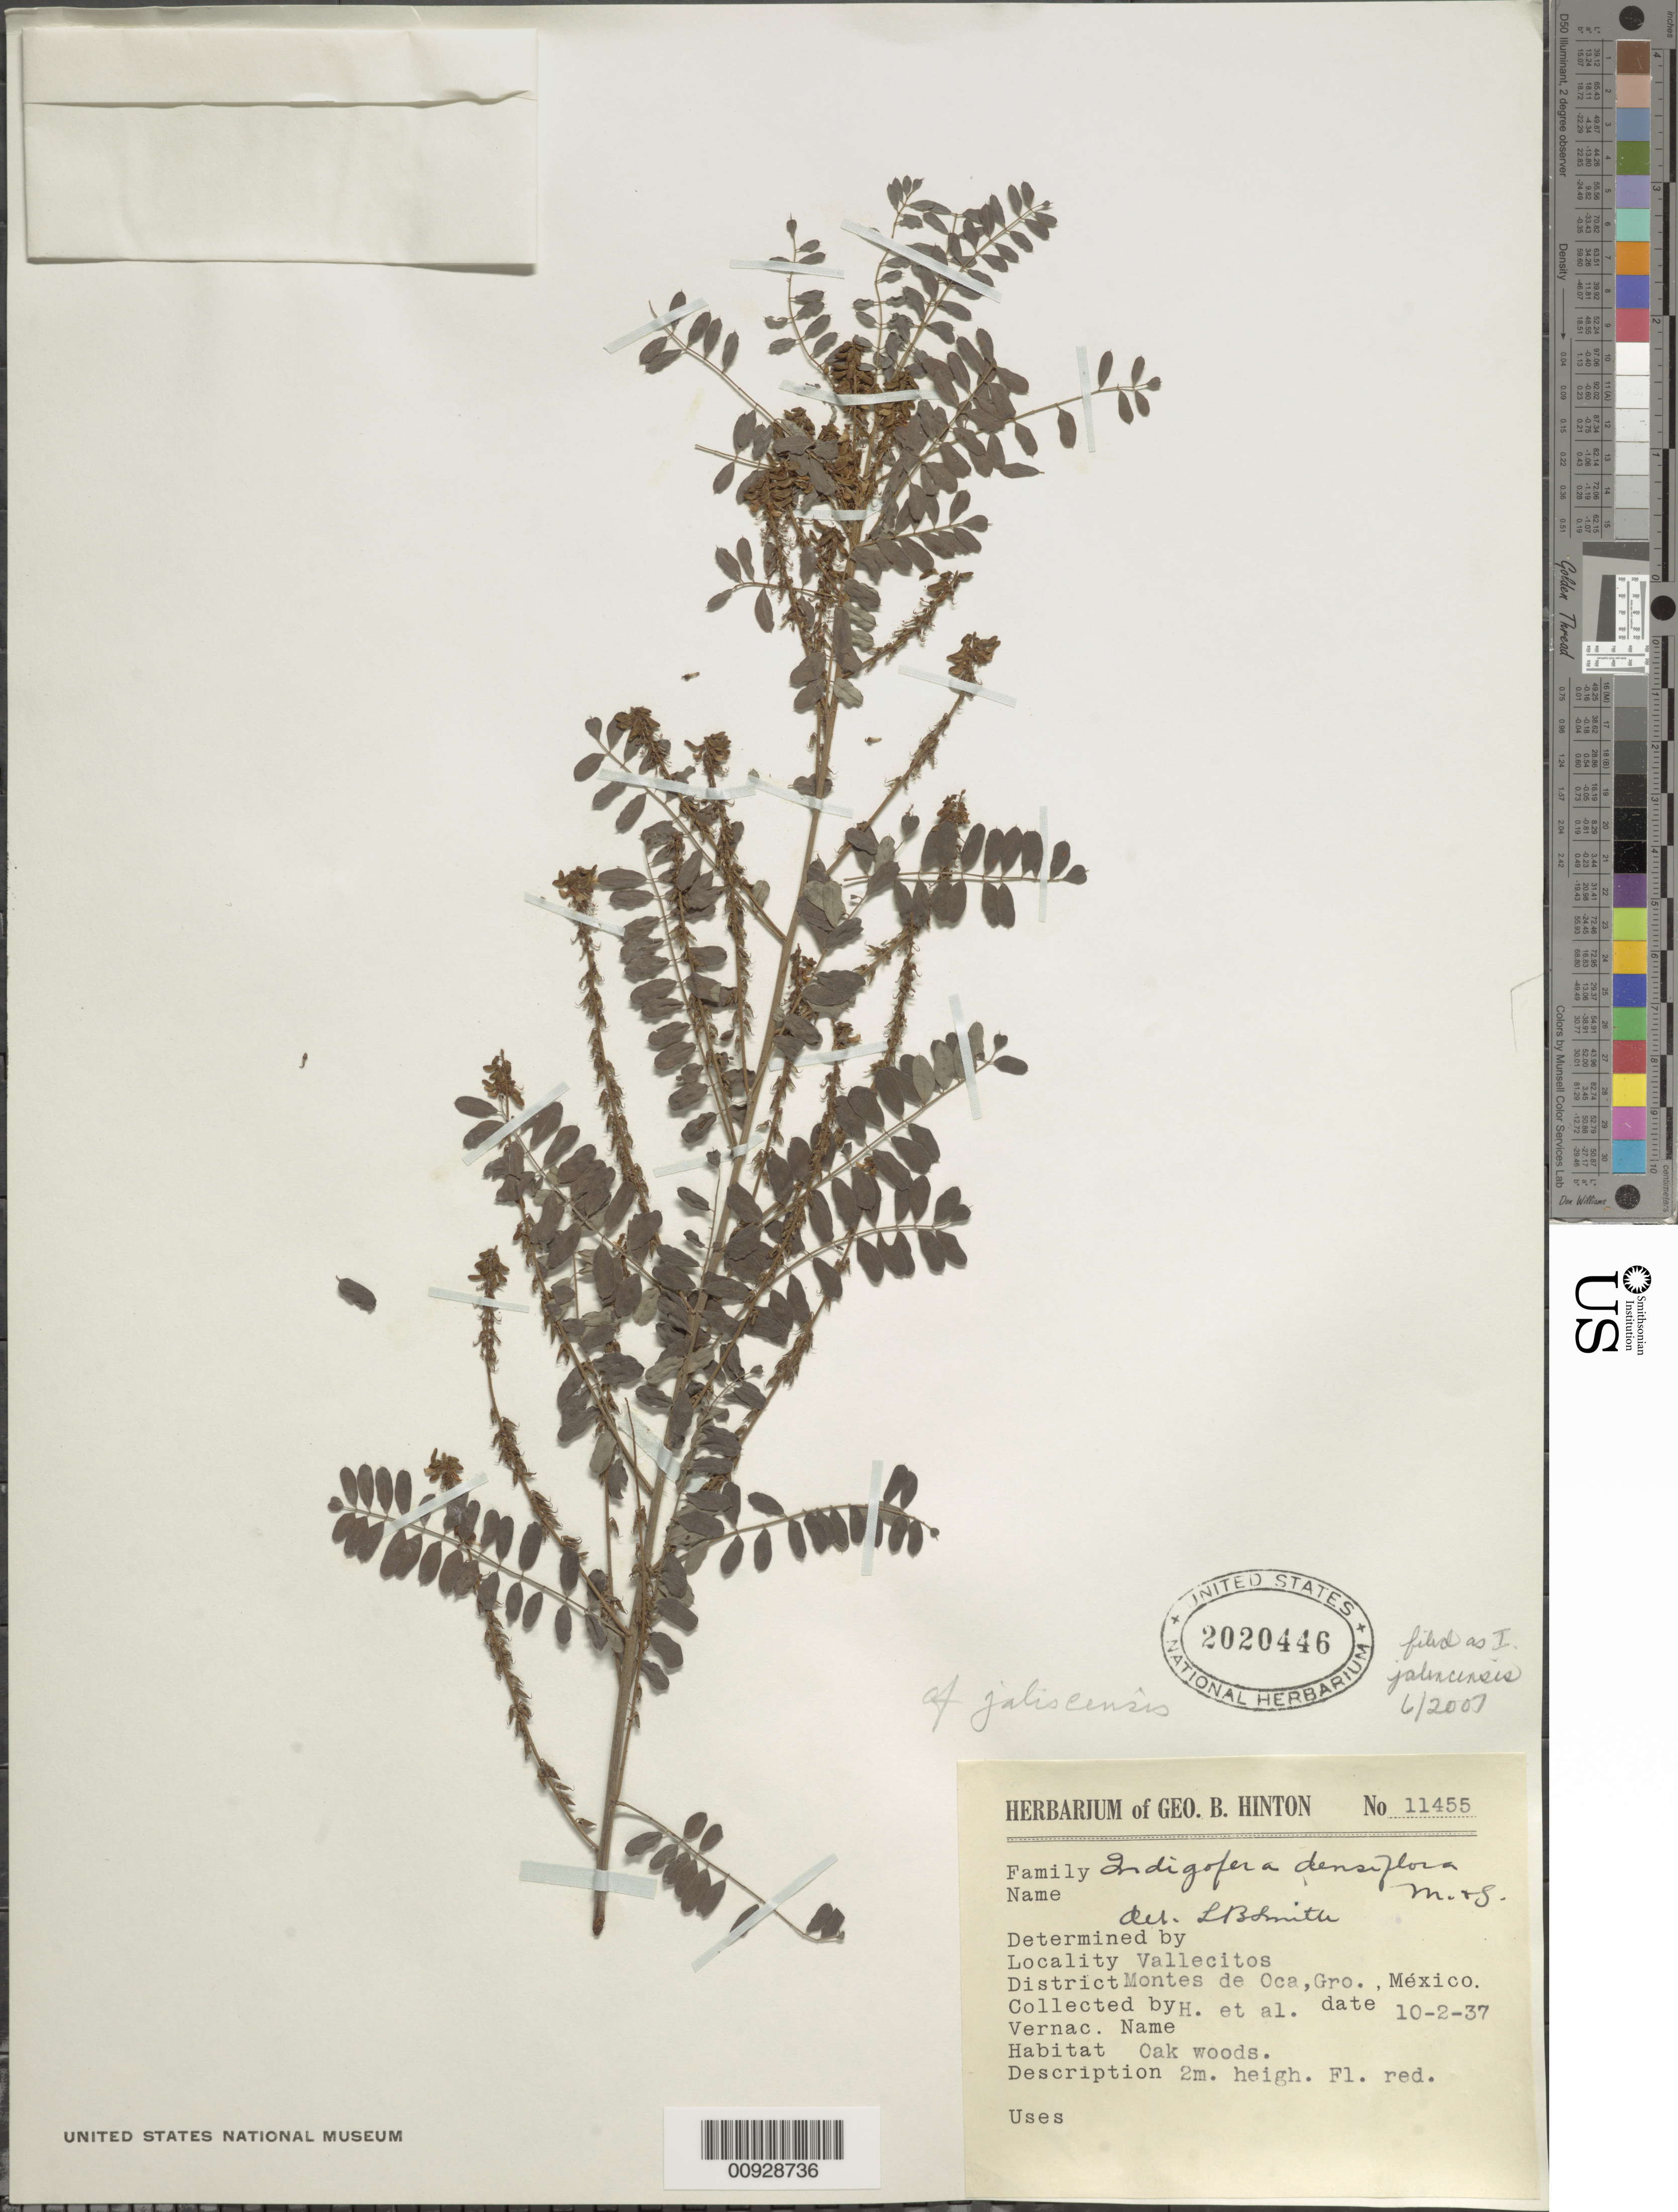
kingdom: Plantae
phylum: Tracheophyta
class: Magnoliopsida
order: Fabales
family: Fabaceae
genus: Indigofera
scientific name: Indigofera jaliscensis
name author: Rose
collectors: G. B. Hinton & et al.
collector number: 11455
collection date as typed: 02 Oct 1937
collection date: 1937-10-02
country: Mexico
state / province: Guerrero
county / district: Montes de Oca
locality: Vallecitos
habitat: Oak woods.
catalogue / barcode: US 2020446